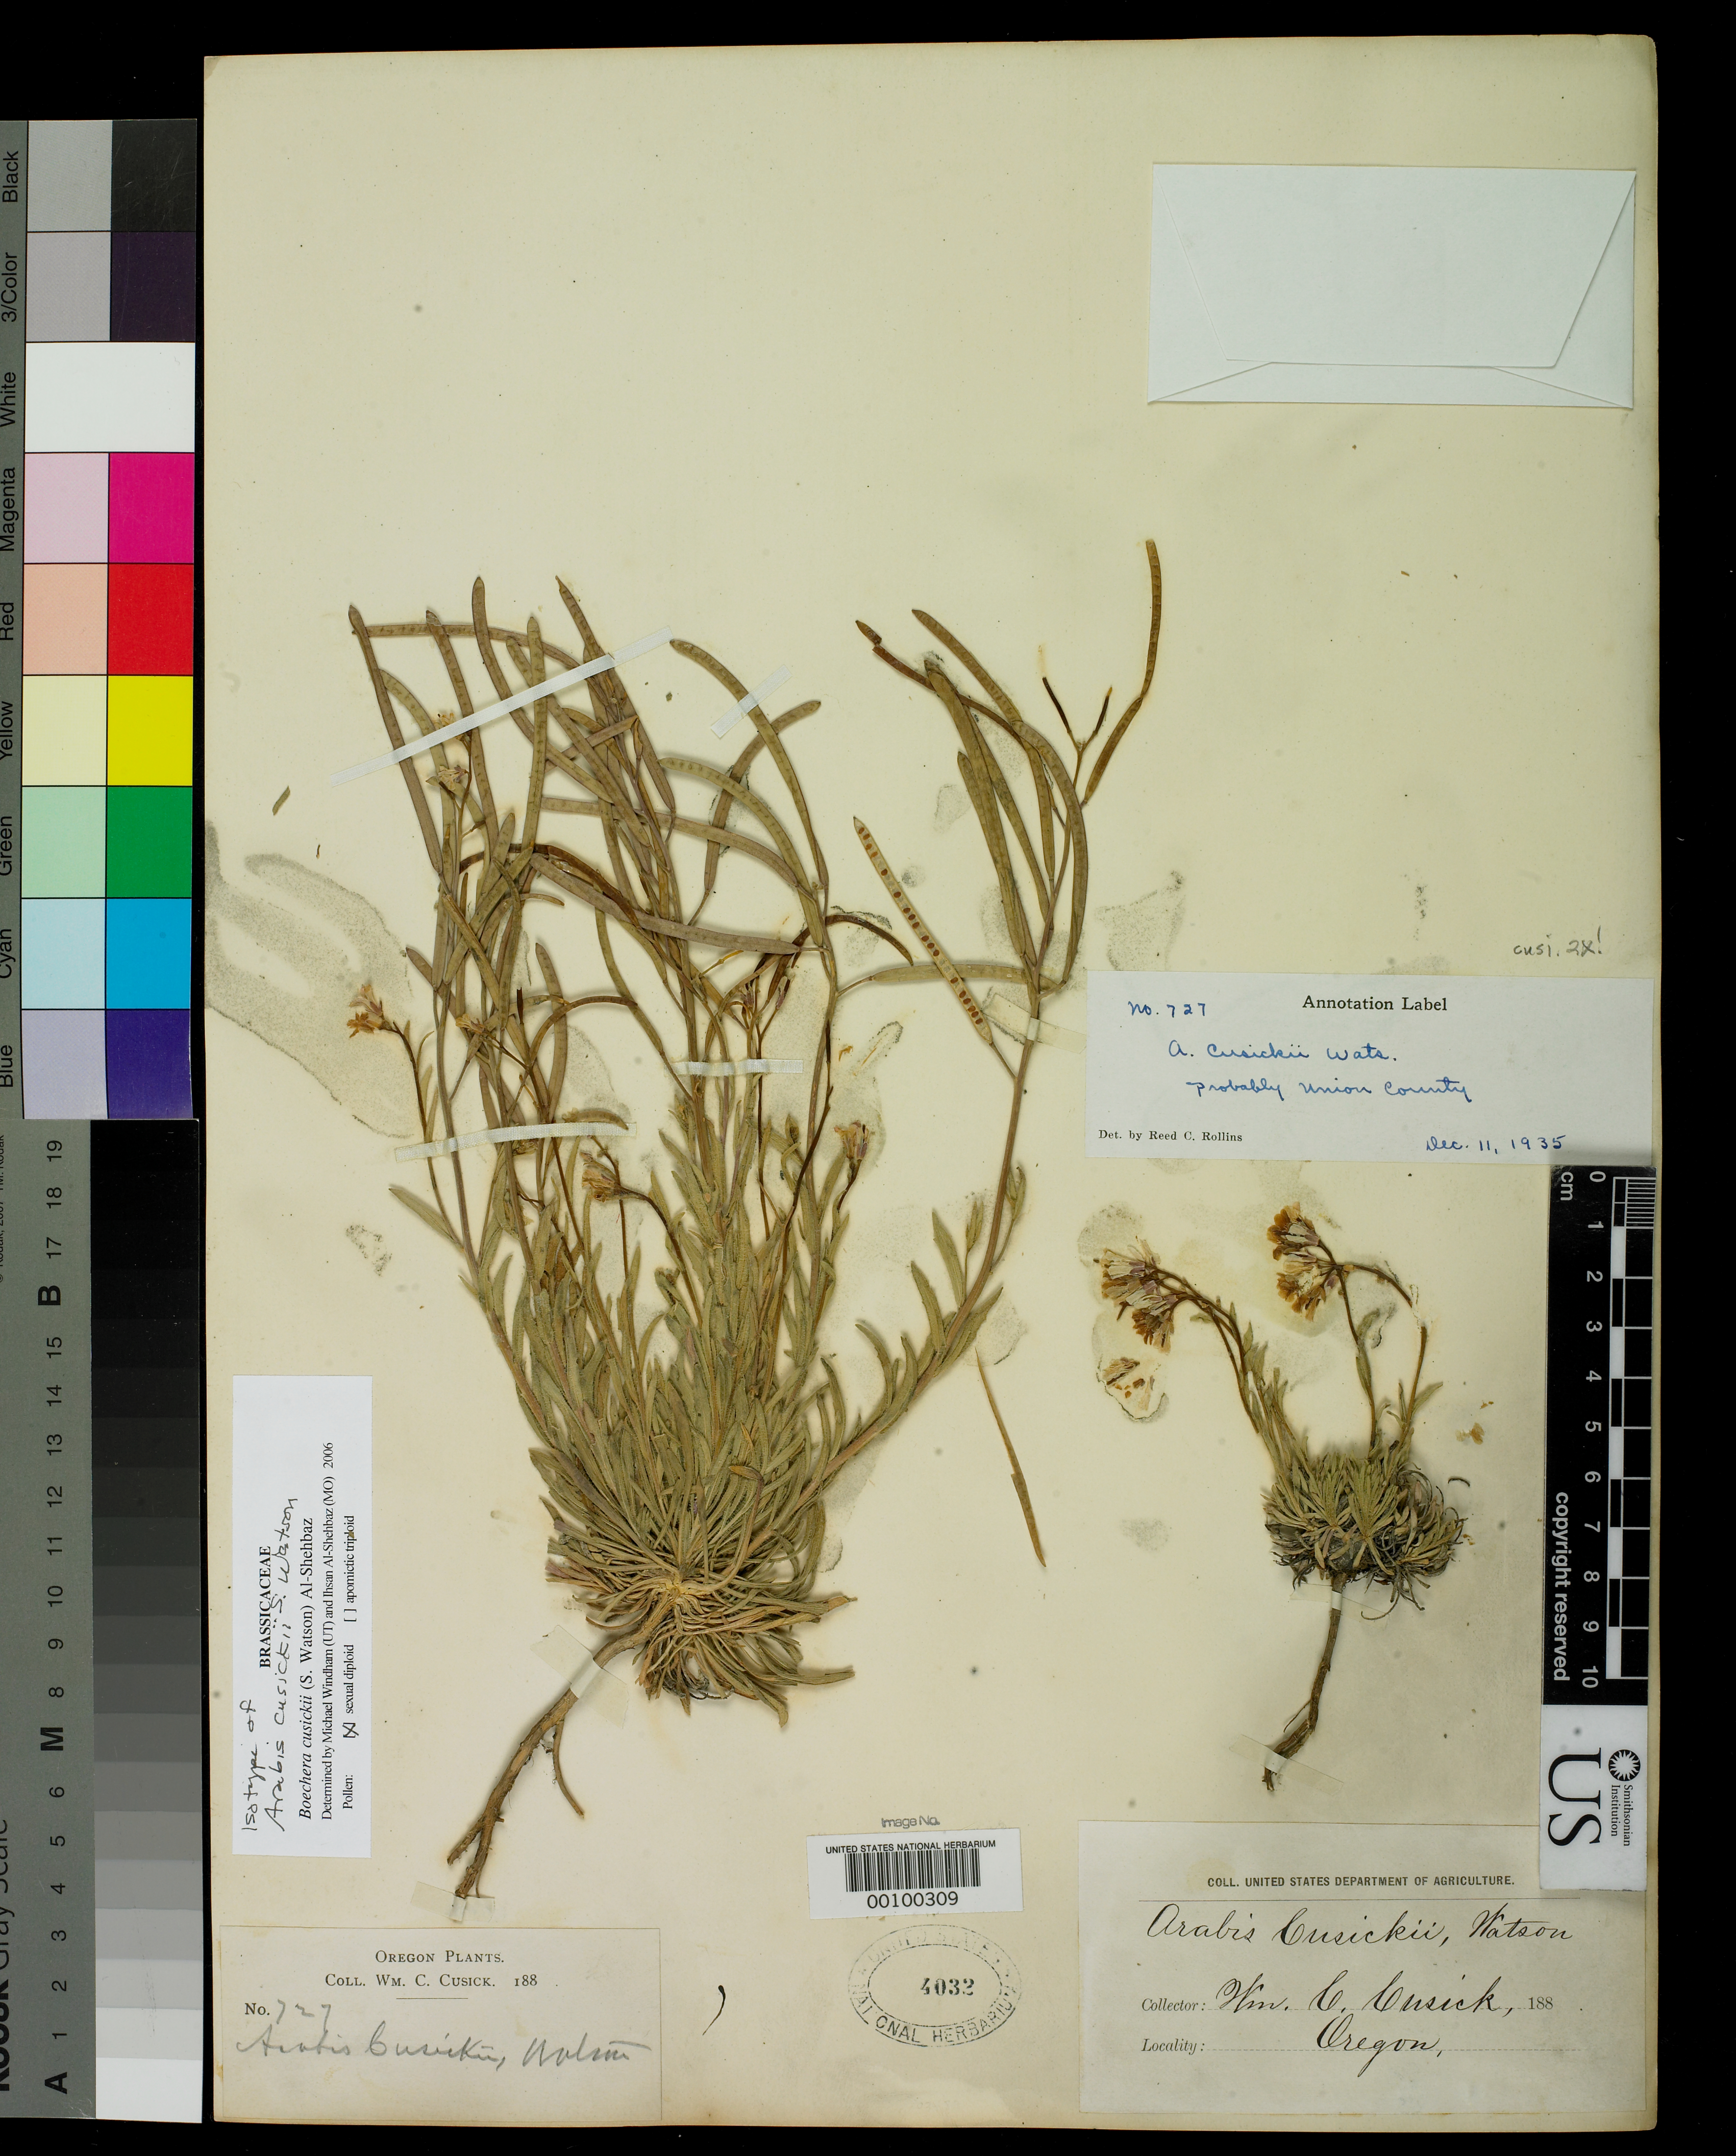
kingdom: Plantae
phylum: Tracheophyta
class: Magnoliopsida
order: Brassicales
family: Brassicaceae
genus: Arabis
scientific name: Arabis cusickii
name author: S. Watson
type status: Isotype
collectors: W. C. Cusick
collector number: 727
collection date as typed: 188-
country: United States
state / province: Oregon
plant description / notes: Annotated as isotype by M. Windham (UT) & I. Al-Shehbaz (MO). Probably original material but possibly not a duplicate of the type. Holotype at GH bears collection date of 1879 as cited in protologue. Another US specimen (USNH 4034) labeled as Cusick 727 bears a collection date of 1880.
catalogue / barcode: US 4032